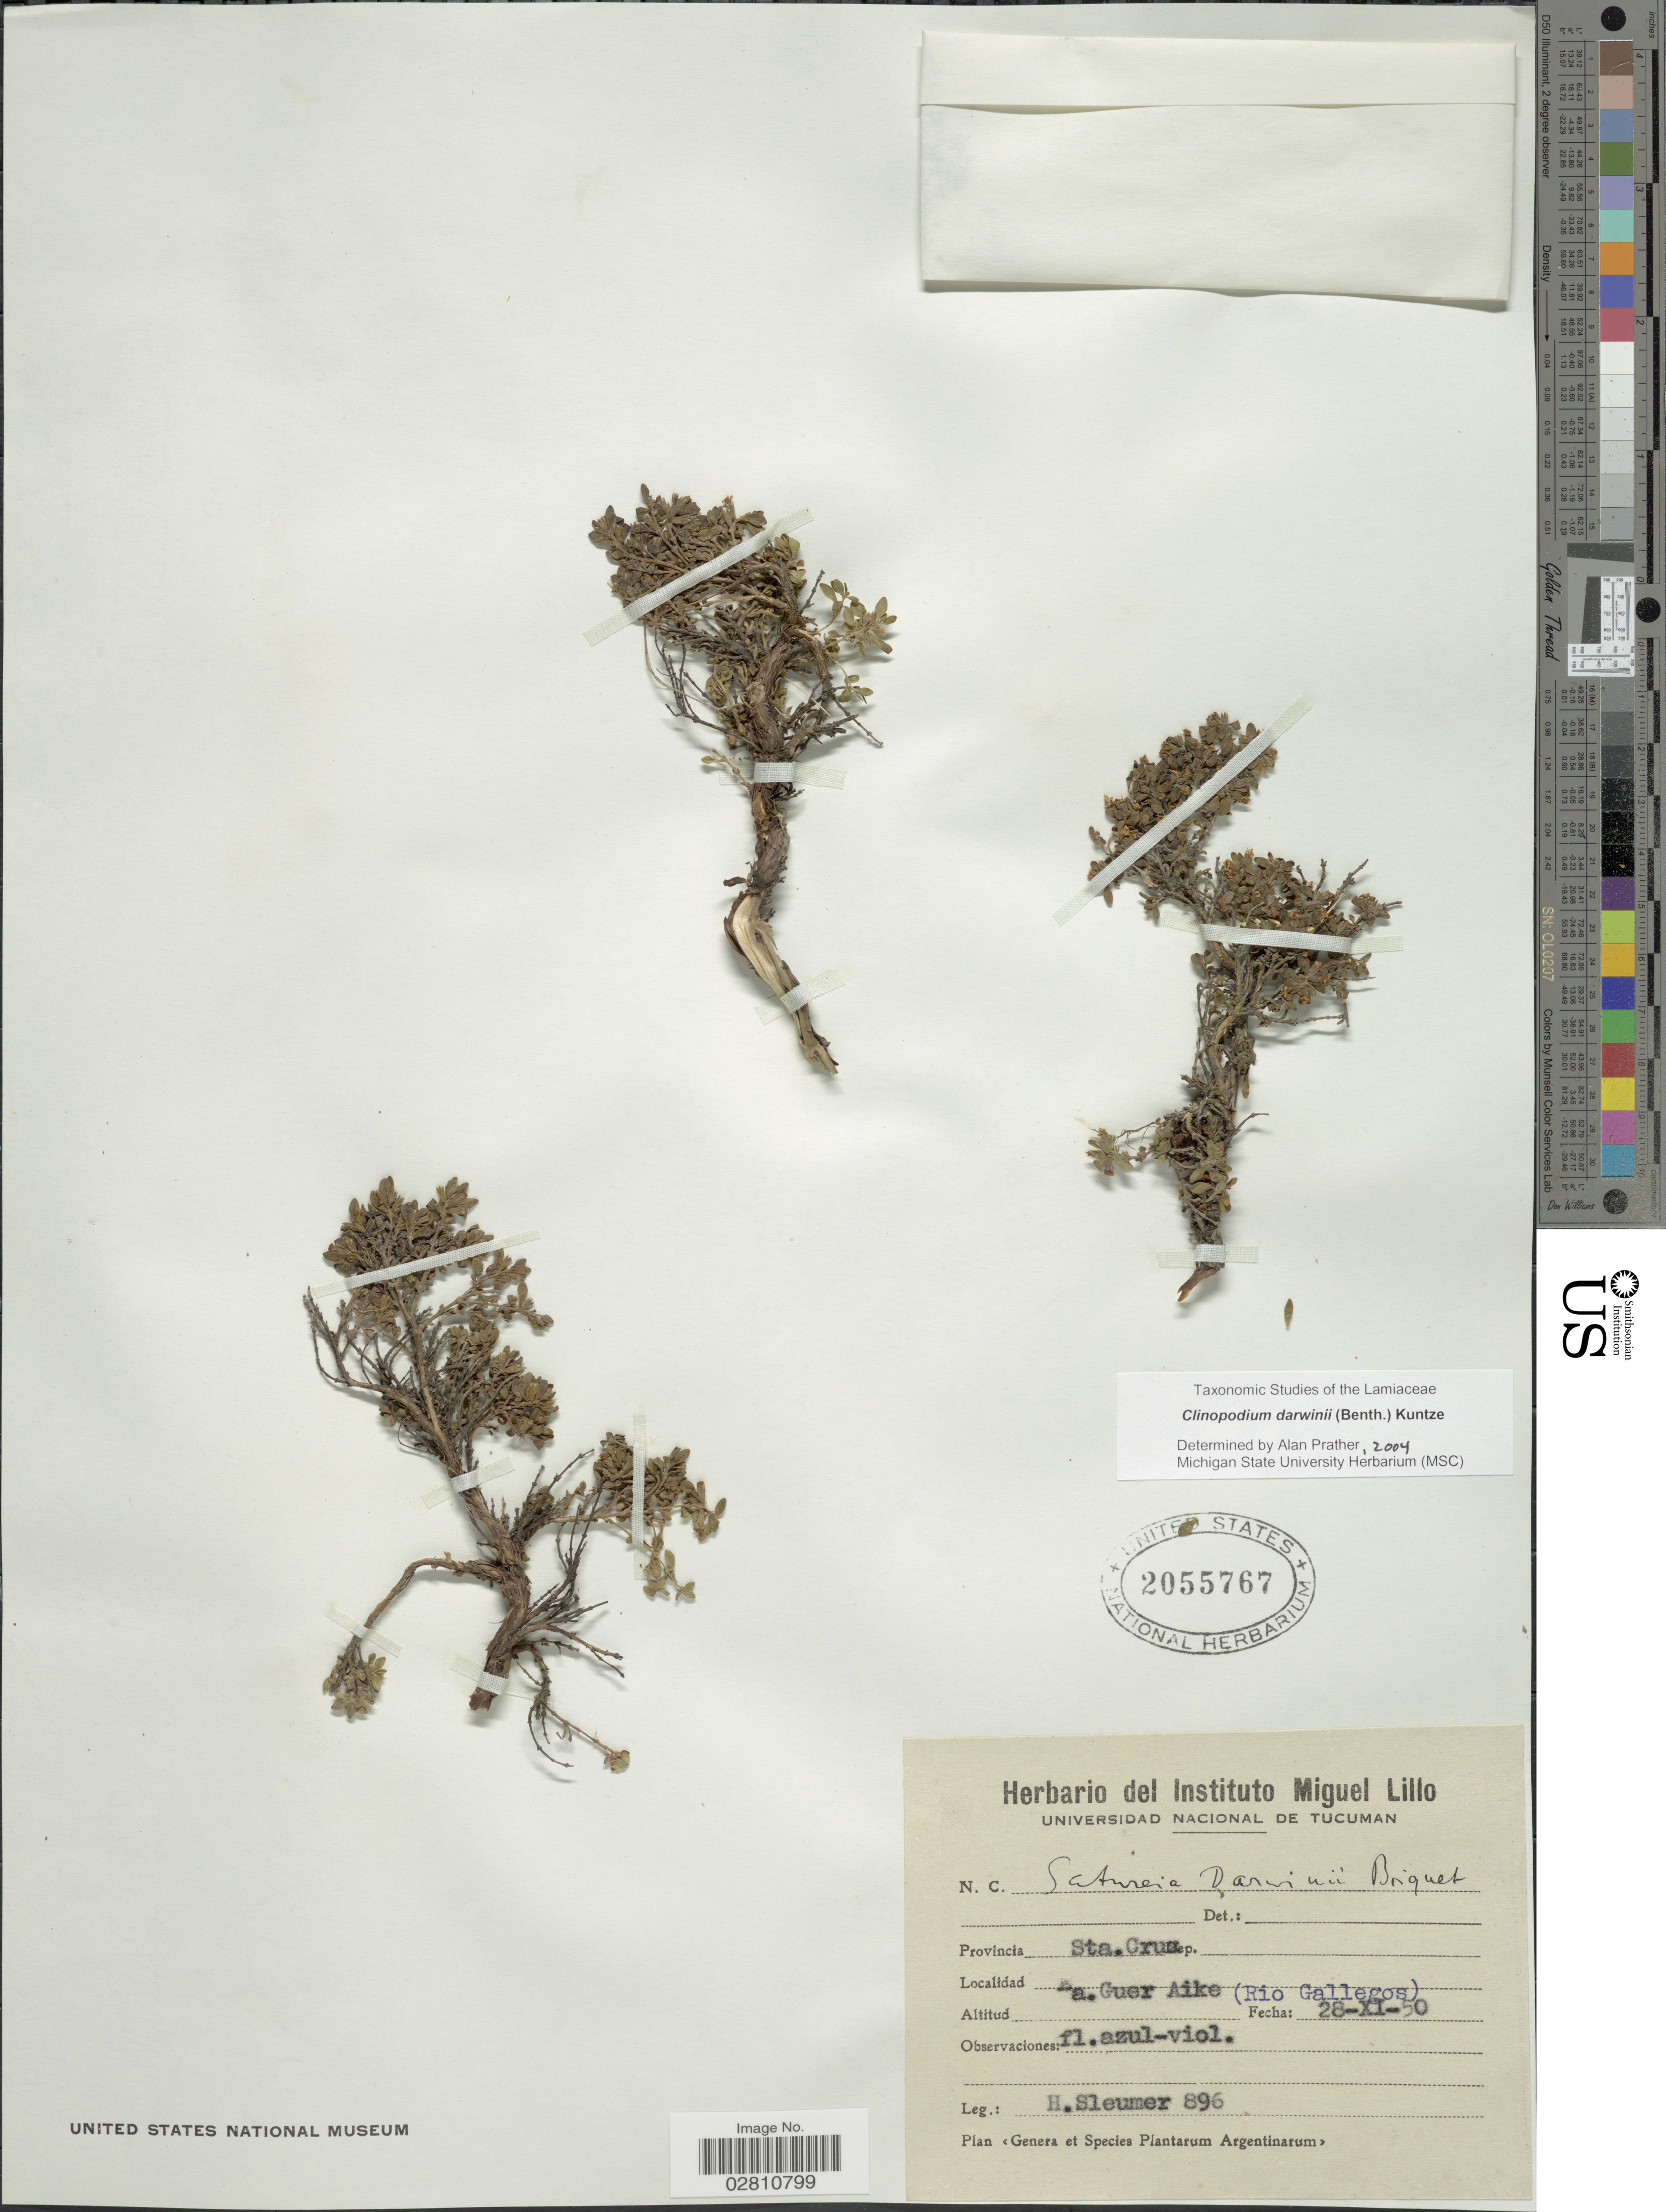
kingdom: Plantae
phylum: Tracheophyta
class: Magnoliopsida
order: Lamiales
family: Lamiaceae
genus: Clinopodium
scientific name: Clinopodium darwinii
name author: (Benth.) Kuntze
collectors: H. O. Sleumer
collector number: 896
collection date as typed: Transcribed d/m/y: 28/11/50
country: Argentina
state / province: Santa Cruz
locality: Provincia Sta. Cruz, Ea. Guer Aike (Rio Gallegos).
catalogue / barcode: US 2055767